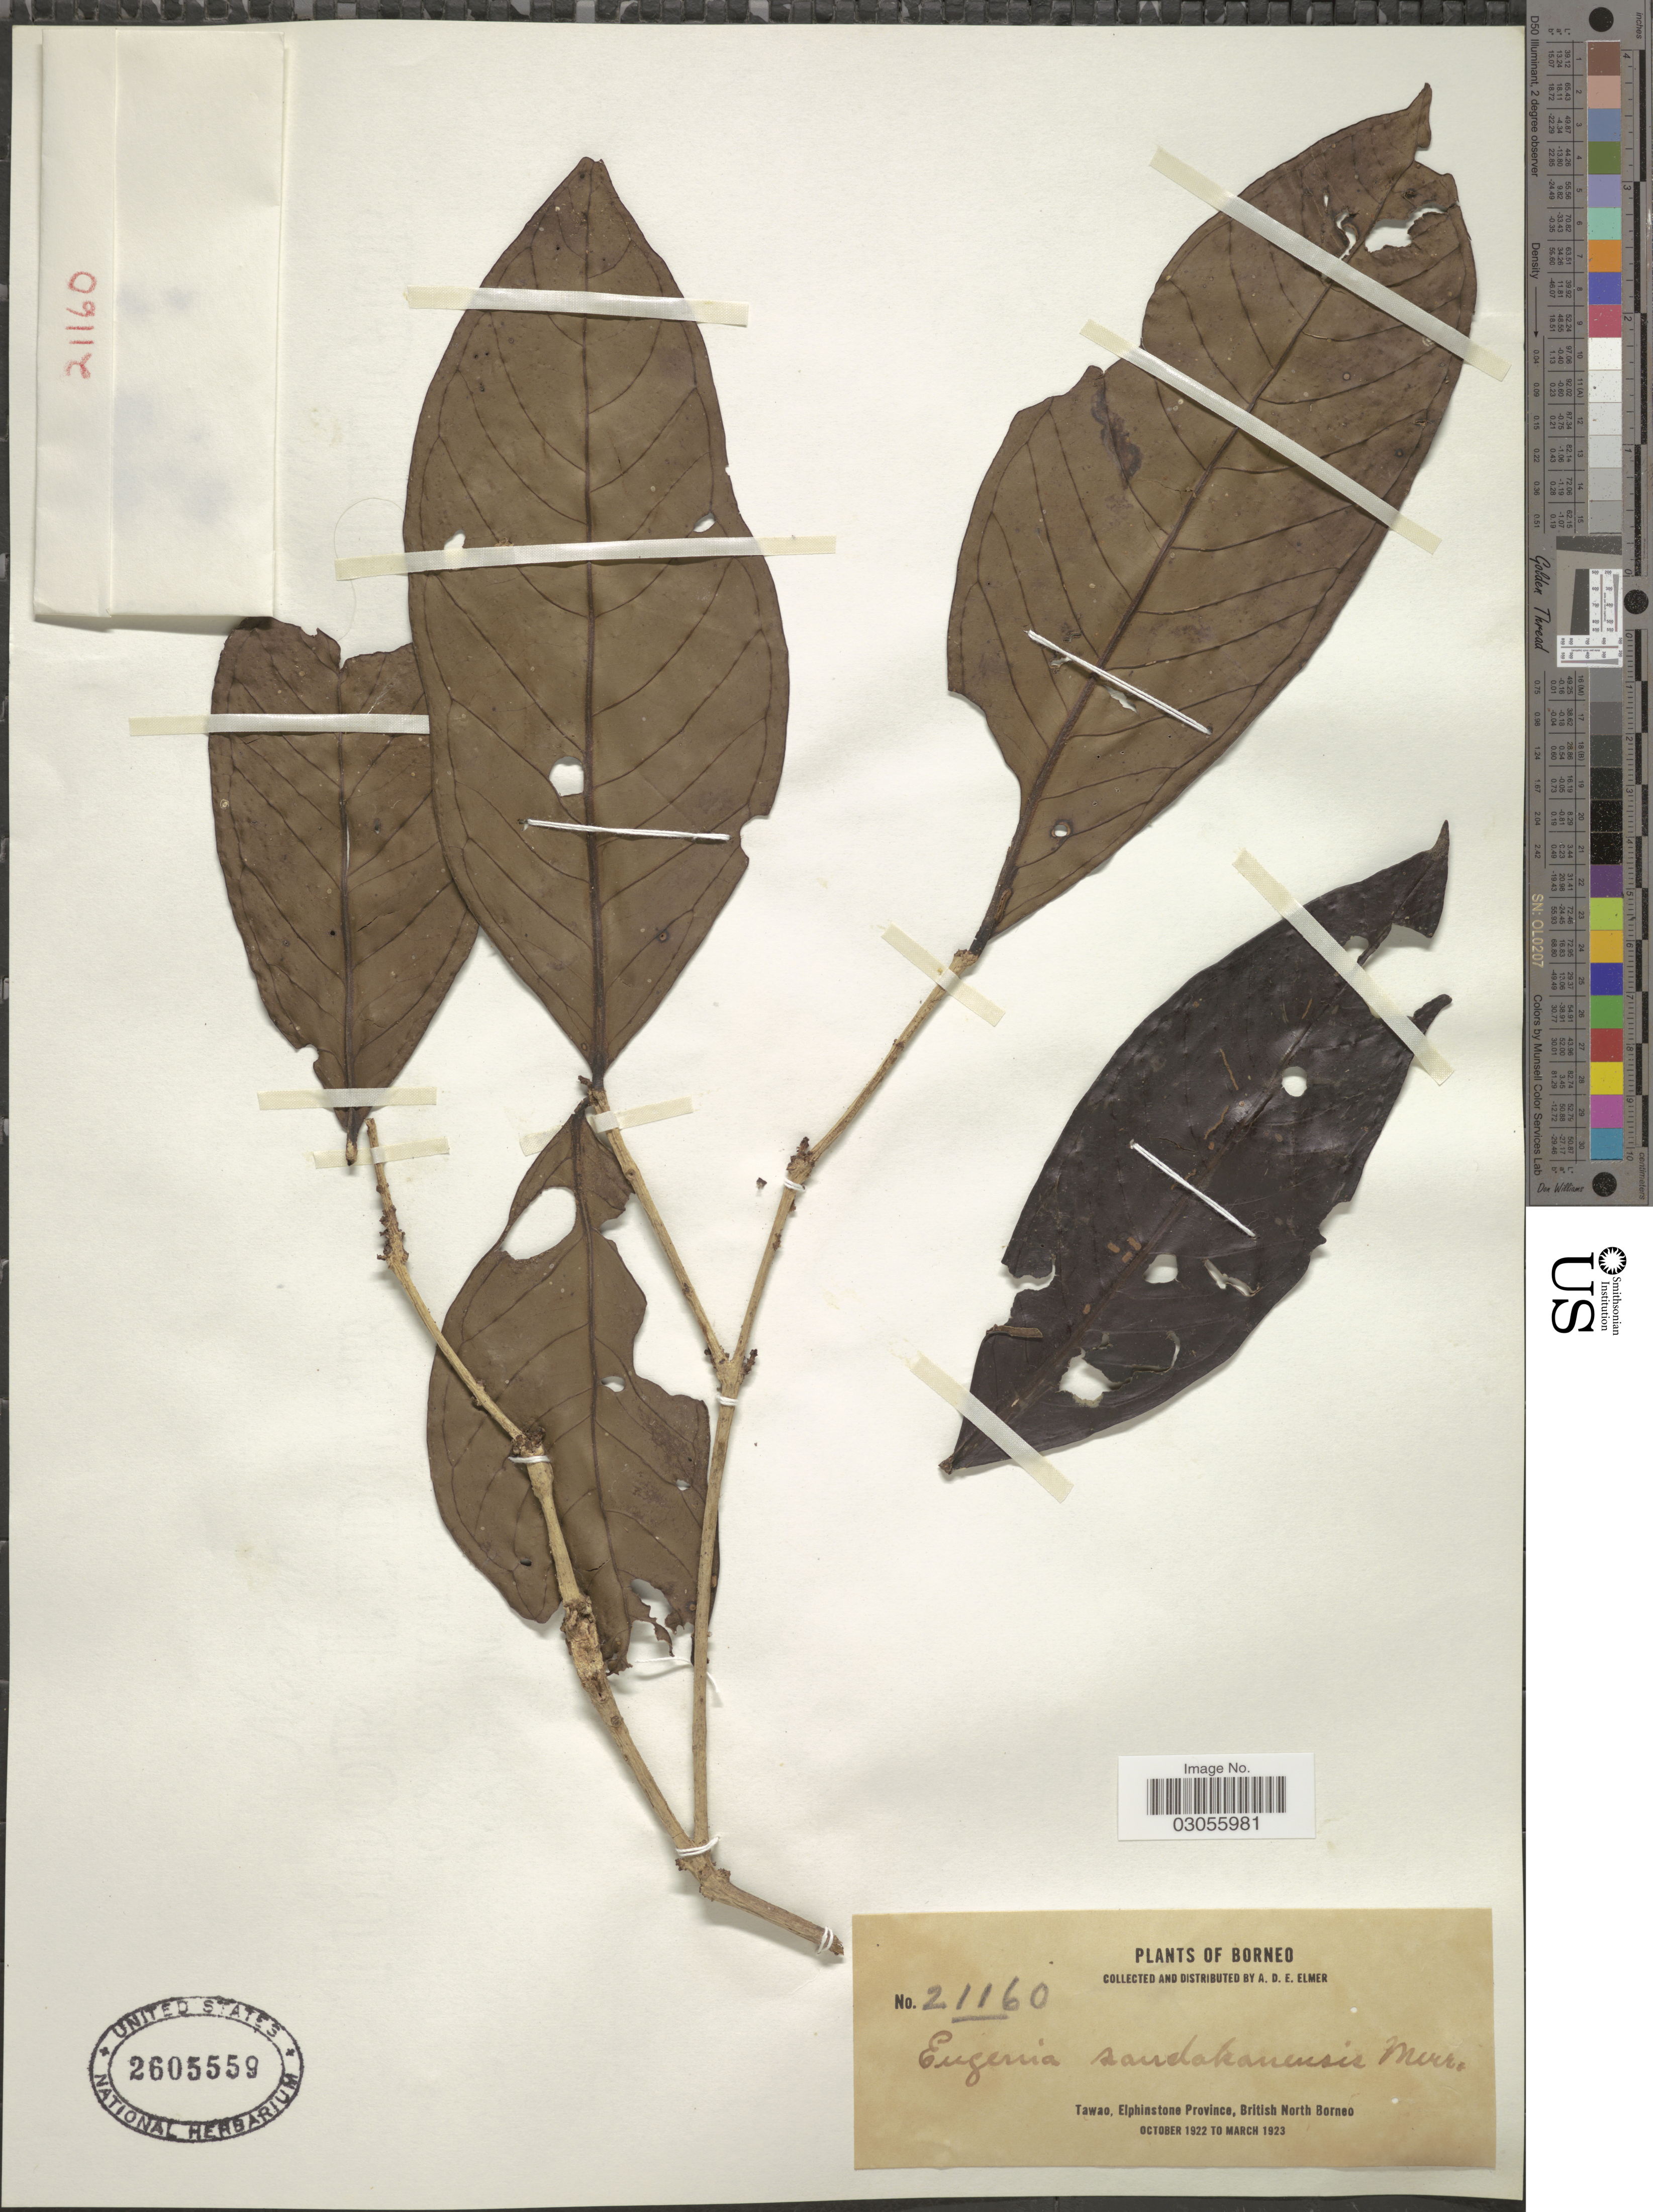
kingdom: Plantae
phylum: Tracheophyta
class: Magnoliopsida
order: Myrtales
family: Myrtaceae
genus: Syzygium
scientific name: Syzygium leptostemon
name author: (Korth.) Merr. & L.M. Perry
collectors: A. D. E. Elmer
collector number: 21160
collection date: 1922-10/1923-03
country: Malaysia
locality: Borneo. Tawao, Elphinstone Province, British North Borneo.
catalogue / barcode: US 2605559